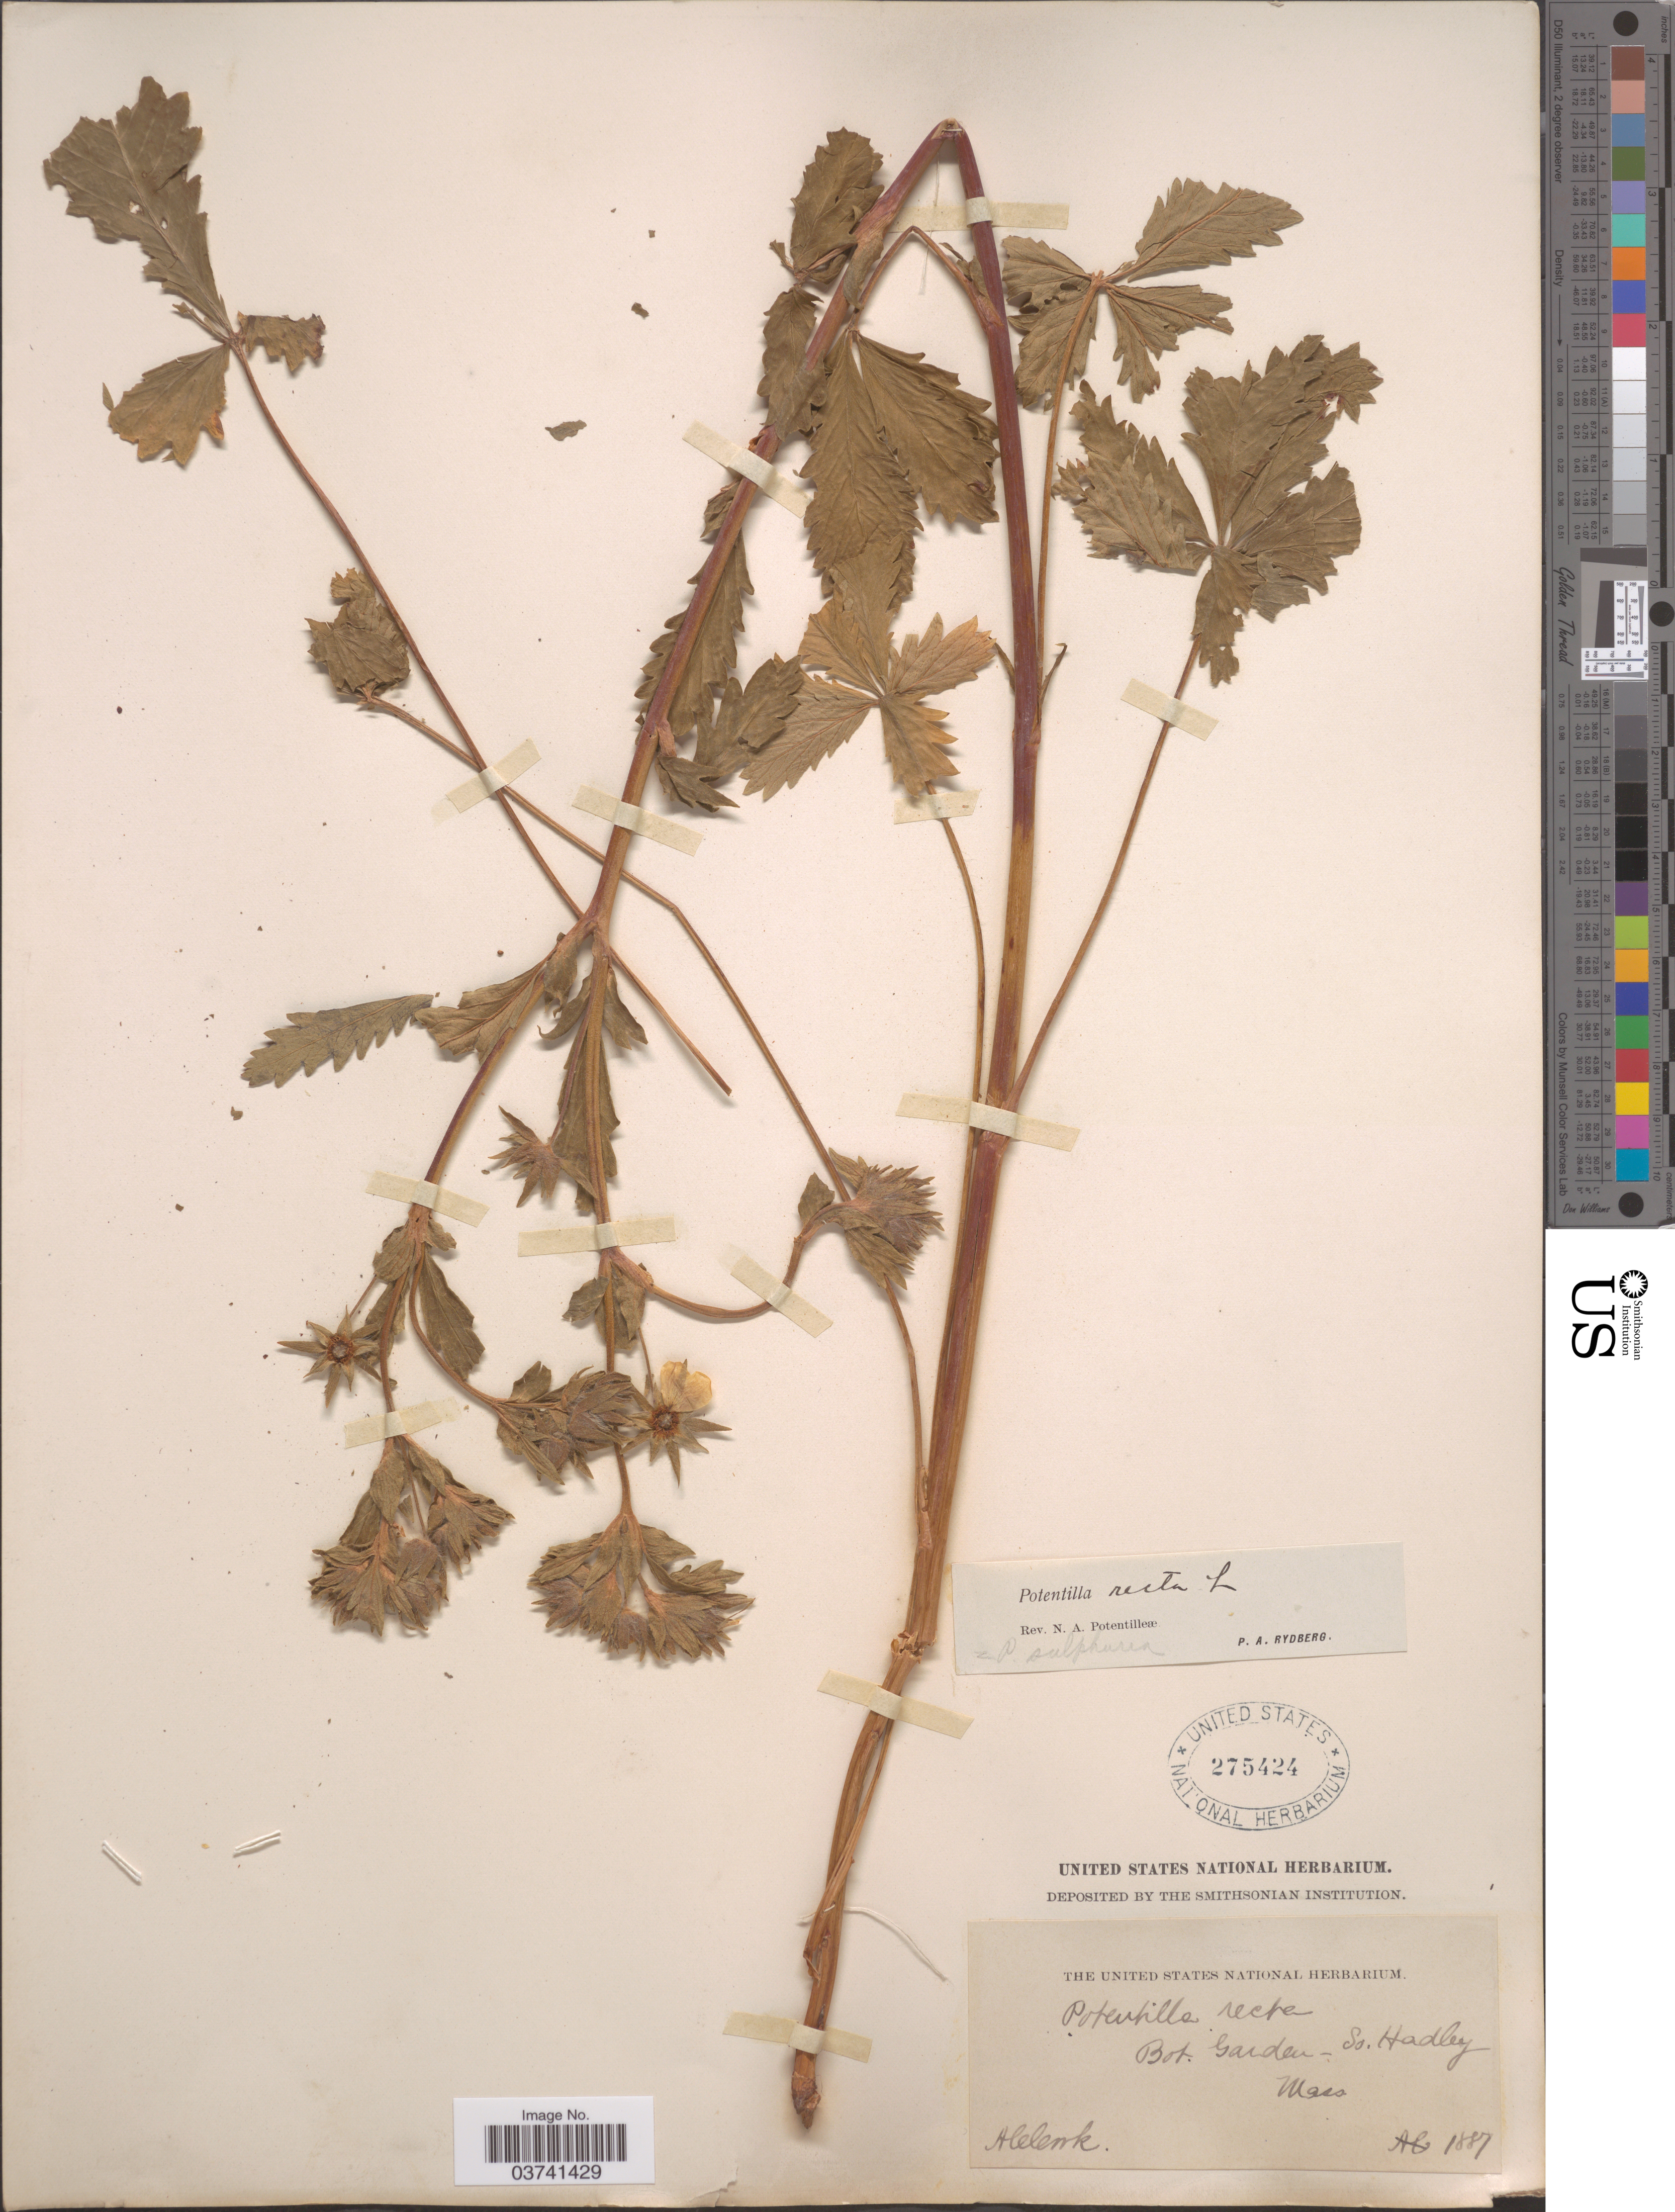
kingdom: Plantae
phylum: Tracheophyta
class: Magnoliopsida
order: Rosales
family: Rosaceae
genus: Potentilla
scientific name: Potentilla recta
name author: L.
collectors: A. Cook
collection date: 1887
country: United States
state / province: Massachusetts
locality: Bot. Garden - So. Hadley.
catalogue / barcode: US 275424